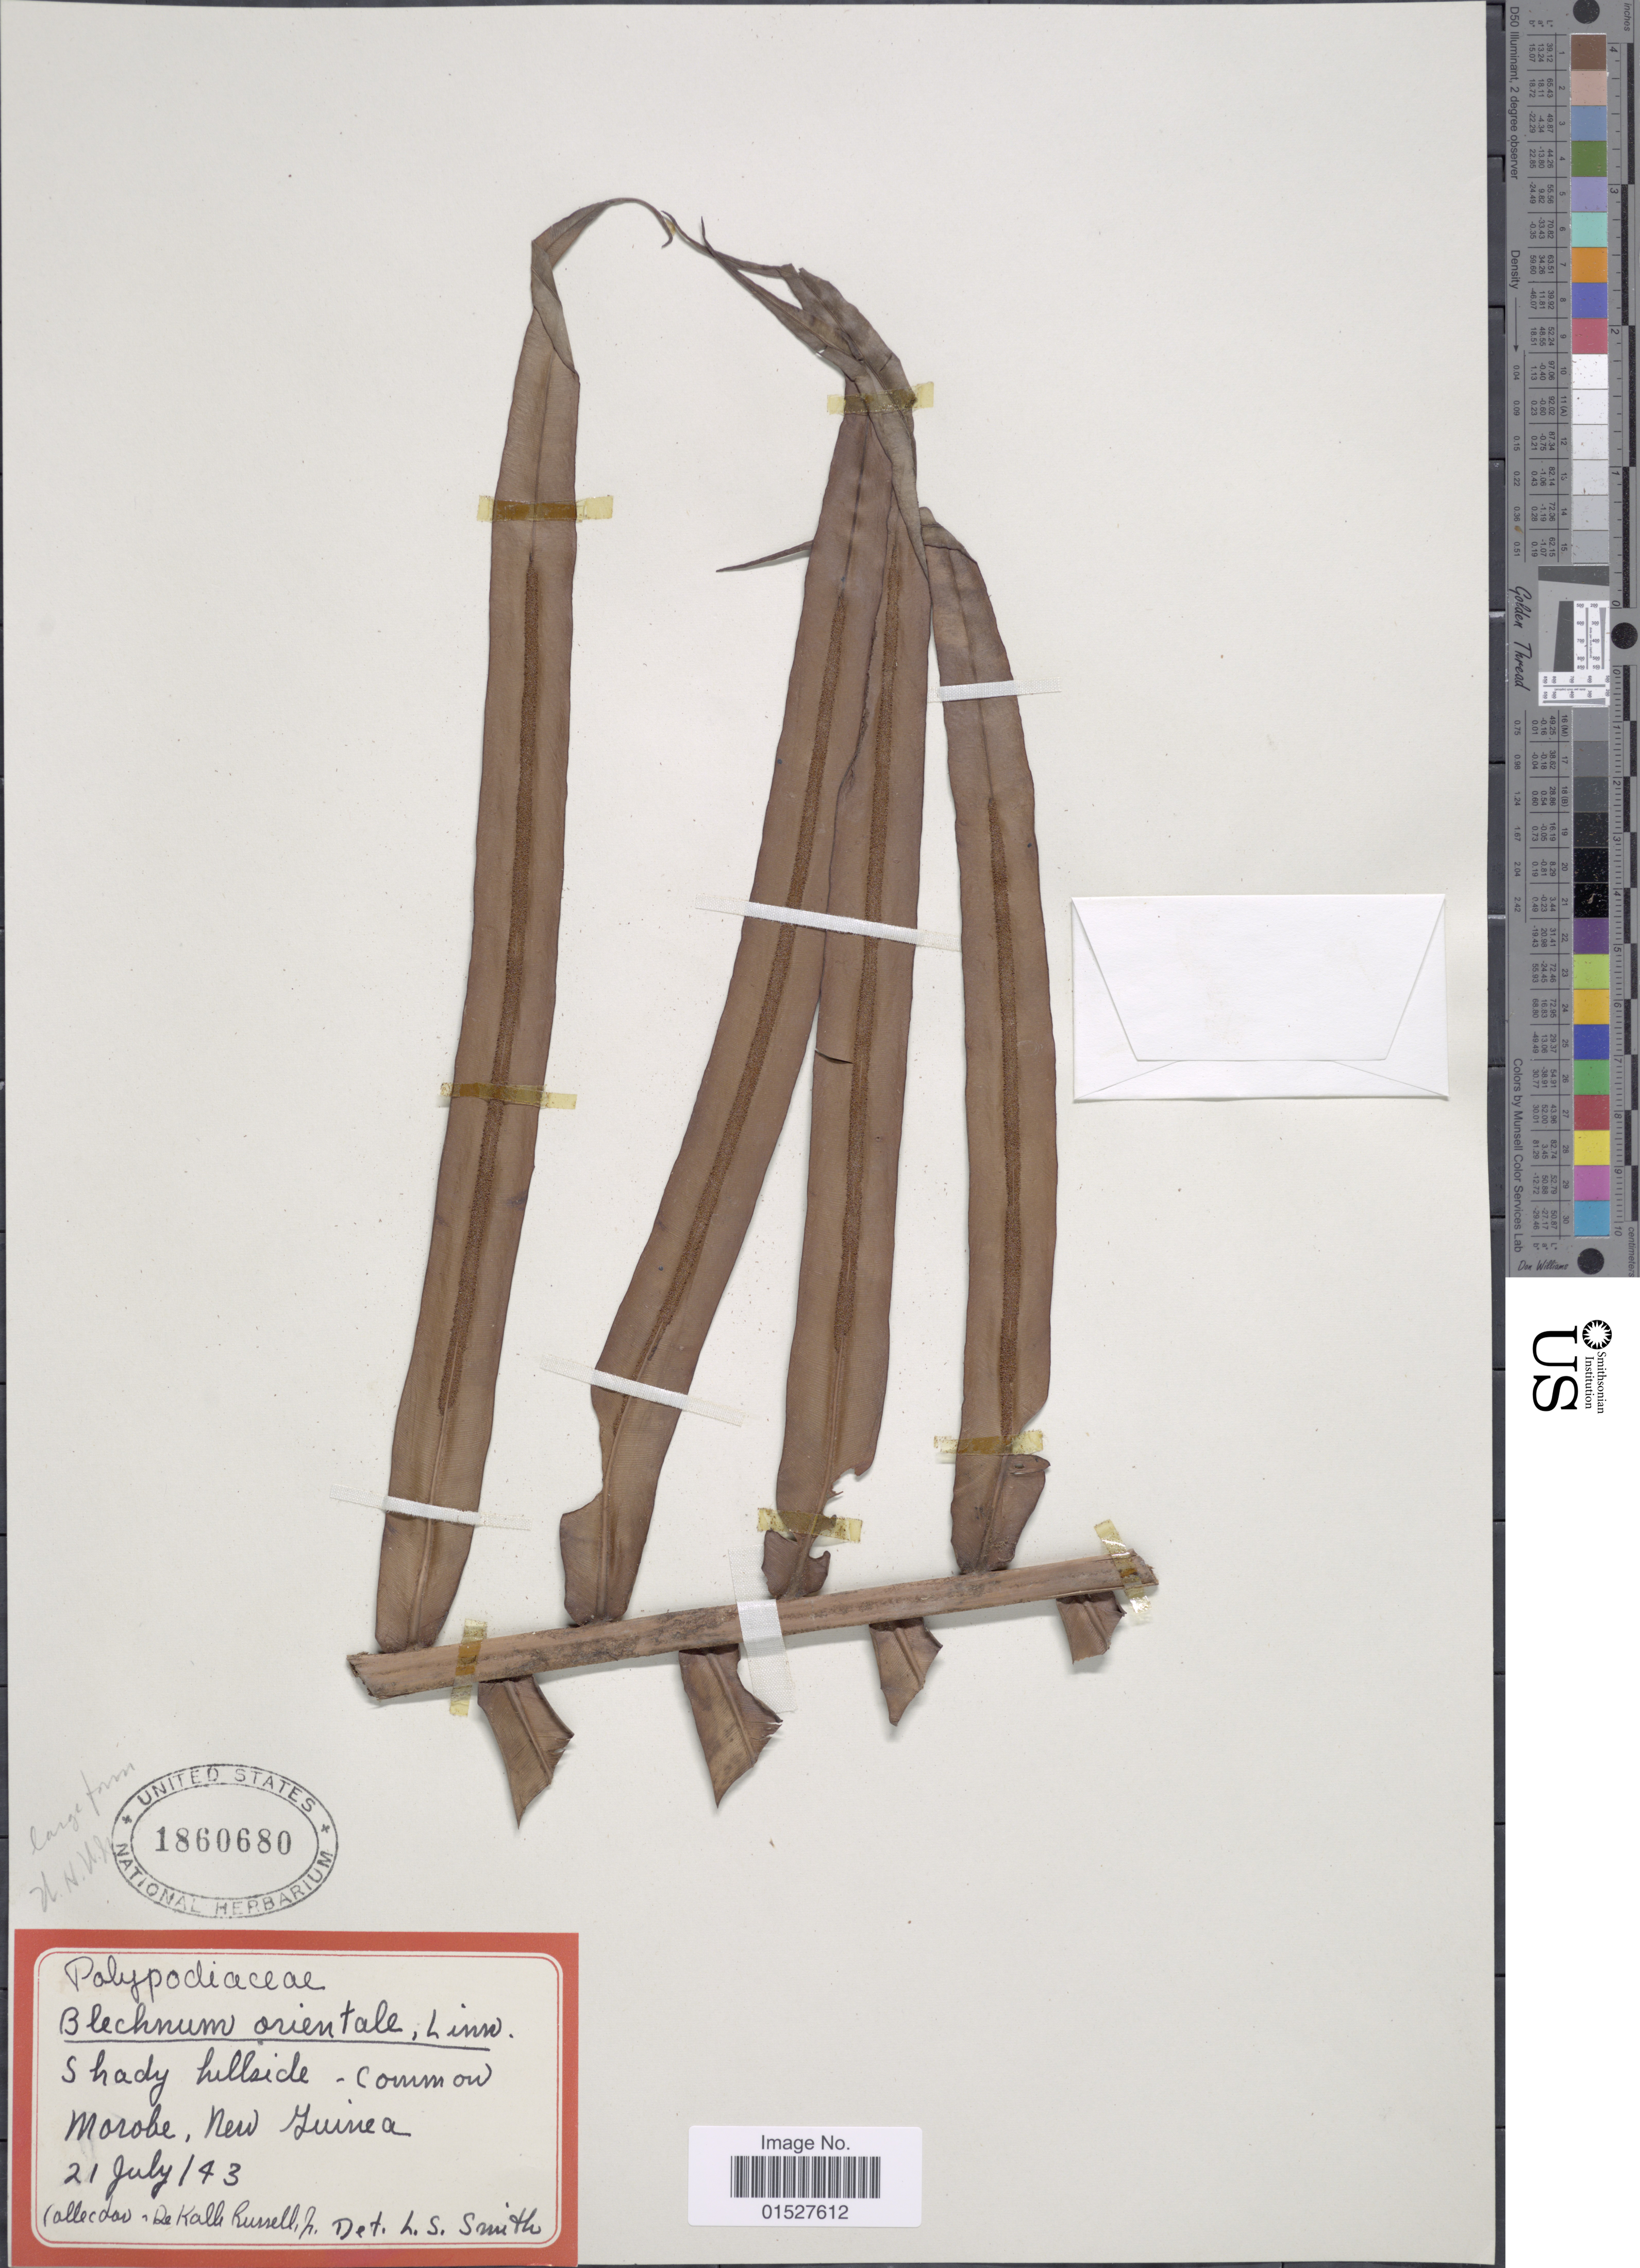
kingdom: Plantae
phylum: Tracheophyta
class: Polypodiopsida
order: Polypodiales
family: Blechnaceae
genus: Blechnum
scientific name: Blechnum orientale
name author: L.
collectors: D. K. Russell Jr.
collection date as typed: Transcribed d/m/y: 21/7/43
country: Papua New Guinea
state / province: Morobe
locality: New Guinea.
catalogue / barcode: US 1860680